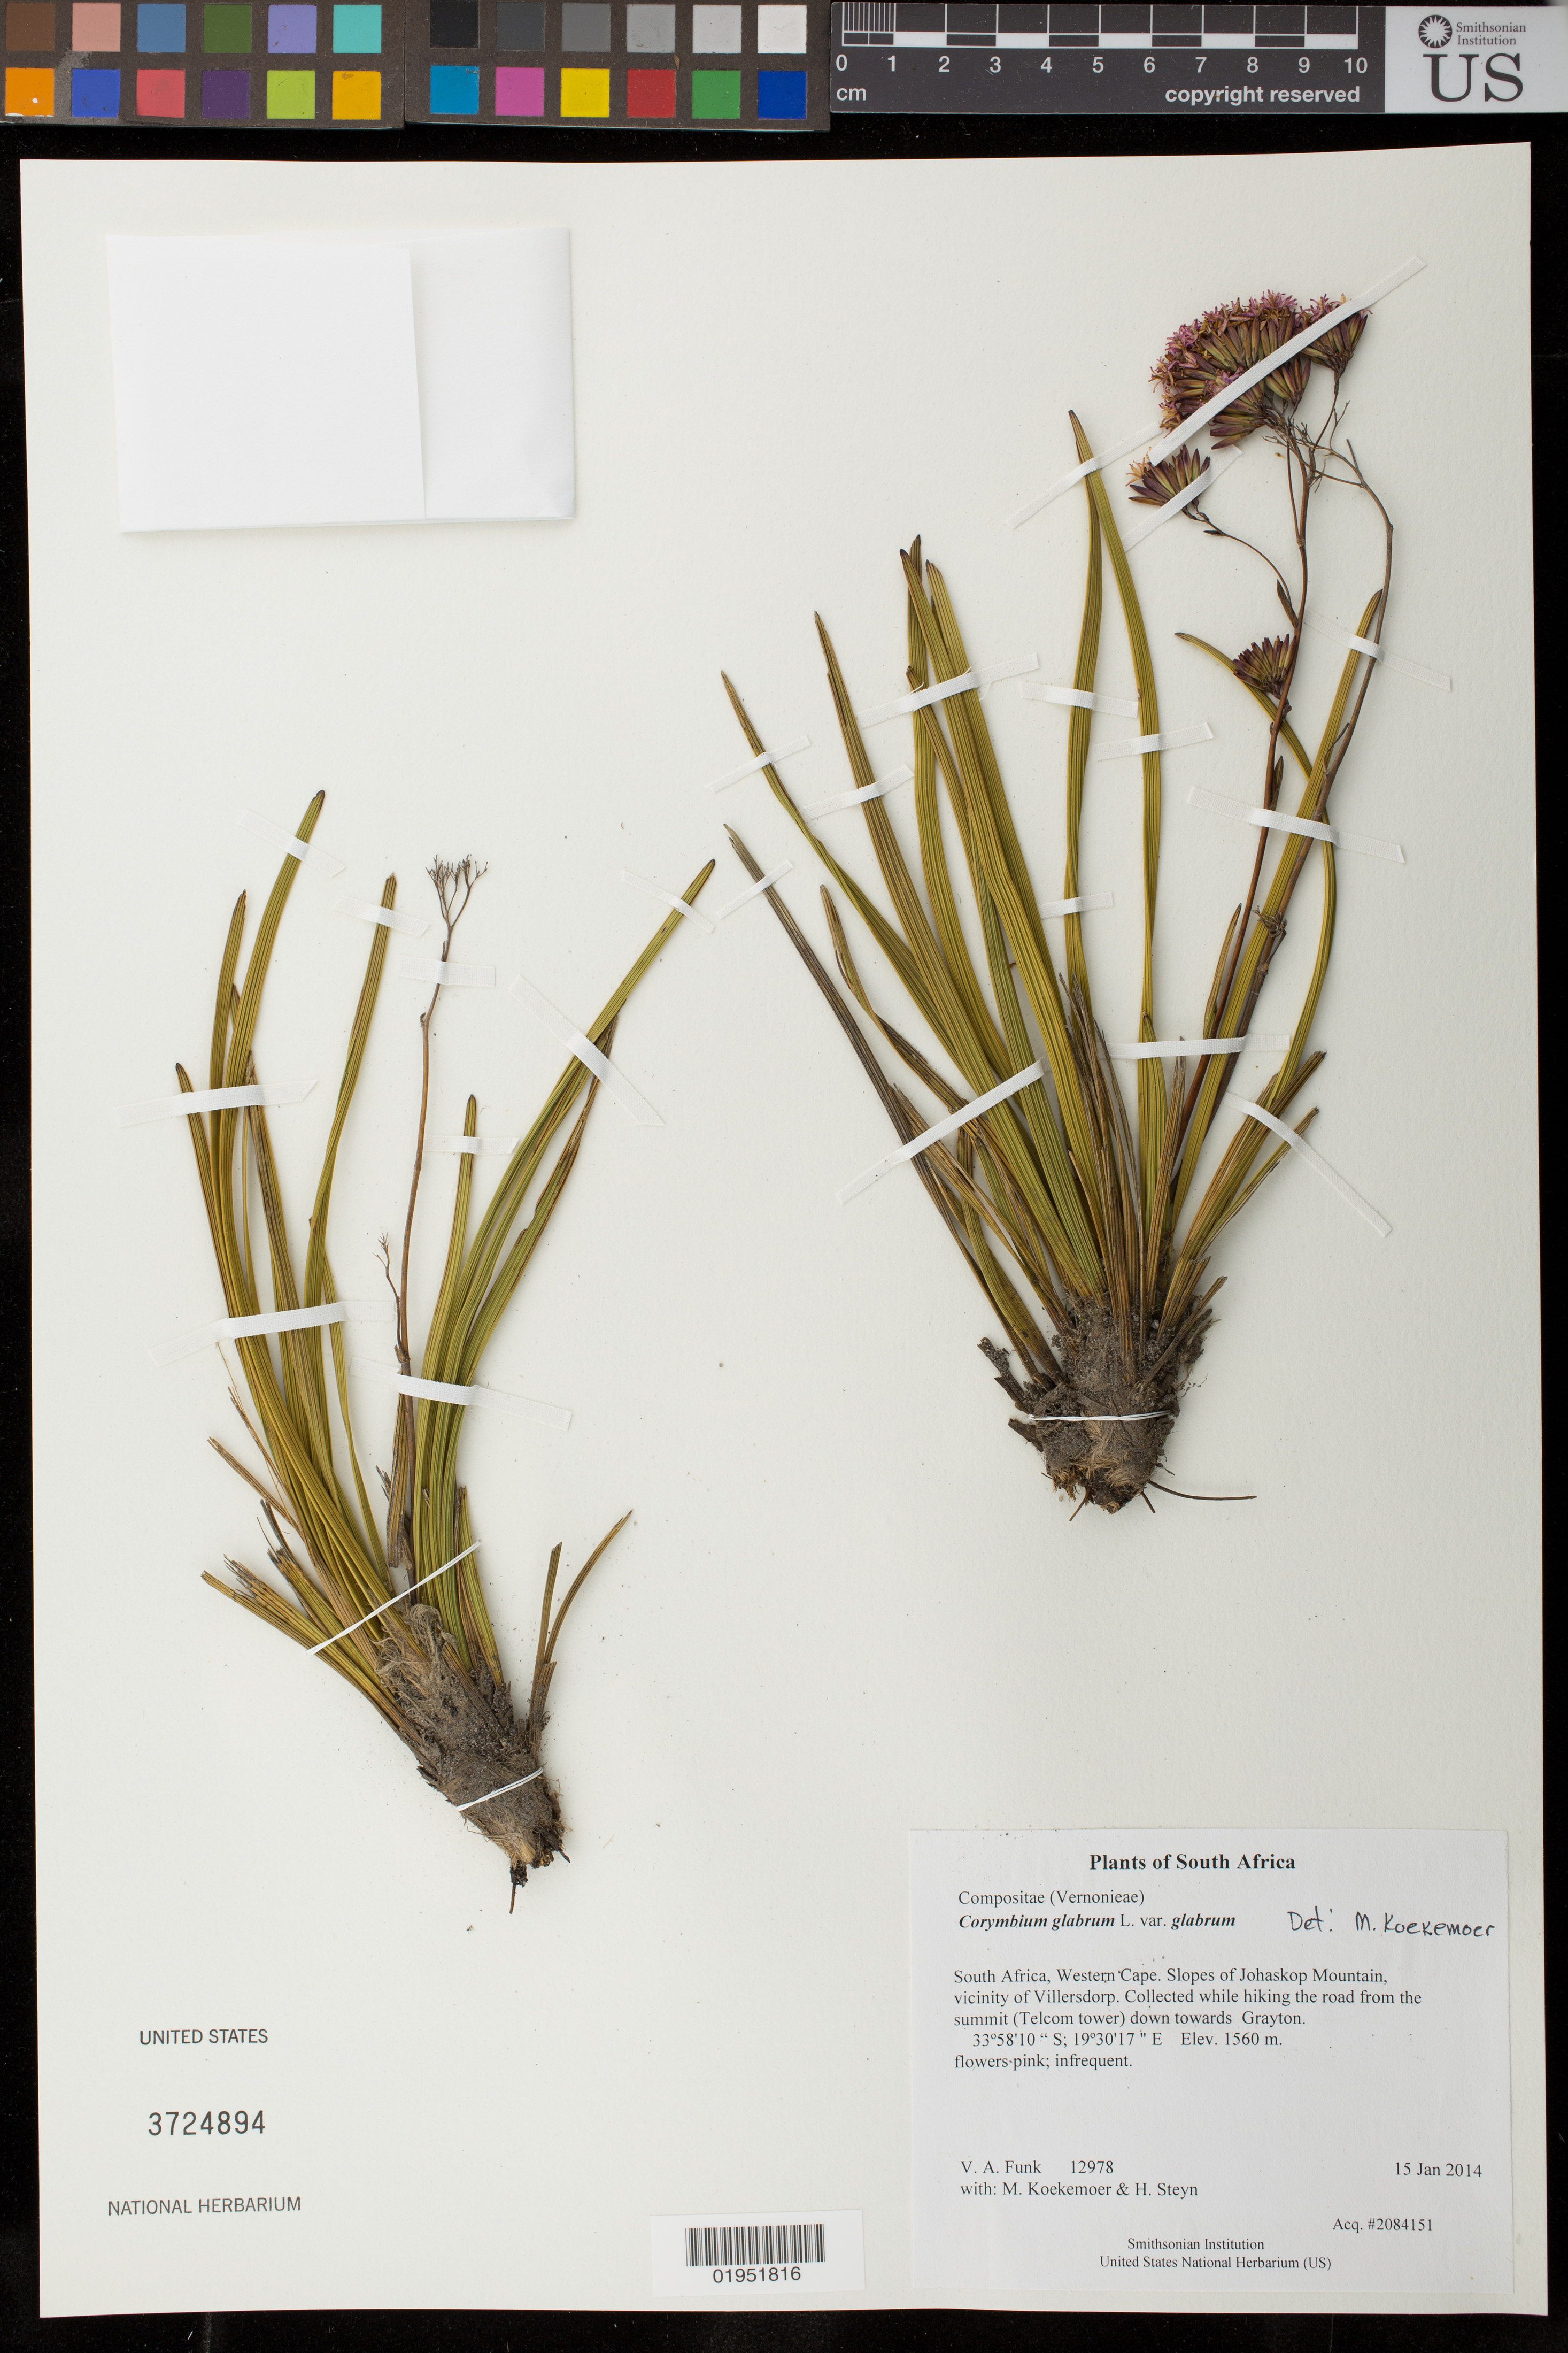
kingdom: Plantae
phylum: Tracheophyta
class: Magnoliopsida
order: Asterales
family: Asteraceae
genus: Corymbium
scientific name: Corymbium glabrum var. glabrum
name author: L.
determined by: Koekemoer, M.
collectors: M. Koekemoer & H. Steyn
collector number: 12978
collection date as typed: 15 Jan 2014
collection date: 2014-01-15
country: South Africa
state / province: Western Cape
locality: Slopes of Johaskop Mountain, vicinity of Villersdorp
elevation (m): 1560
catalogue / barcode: US 3724894